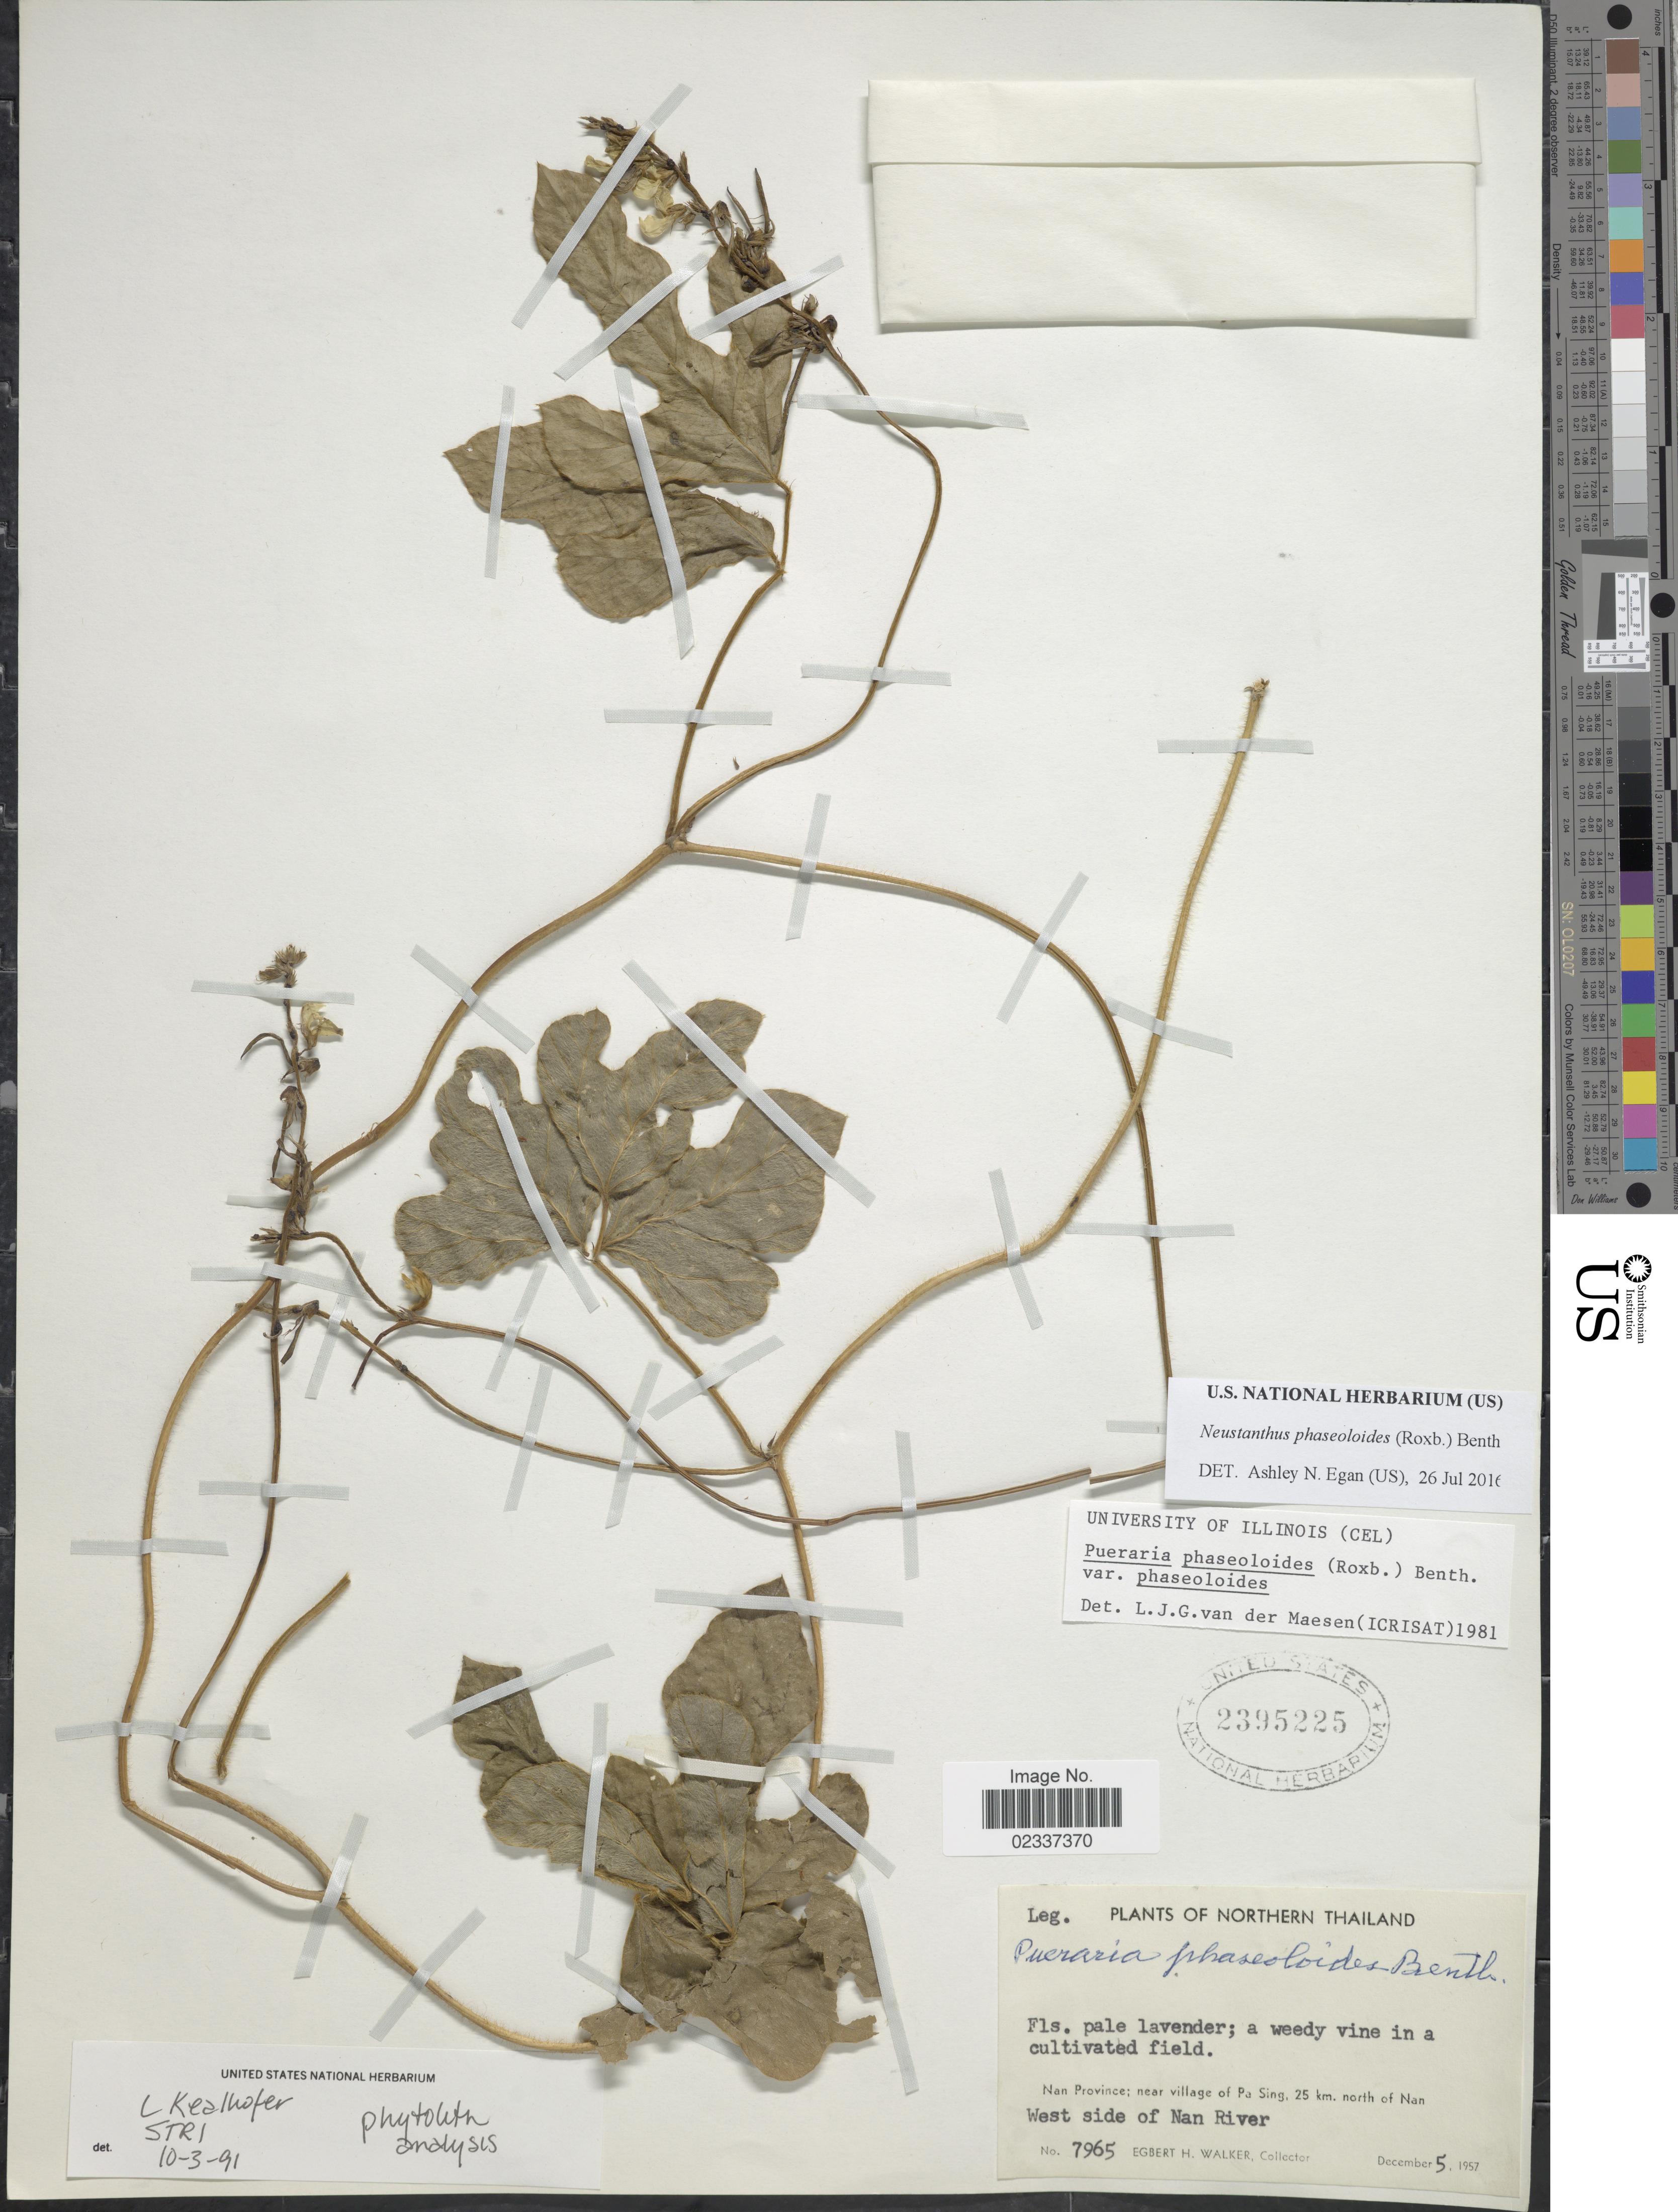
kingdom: Plantae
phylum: Tracheophyta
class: Magnoliopsida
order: Fabales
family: Fabaceae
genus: Neustanthus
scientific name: Neustanthus phaseoloides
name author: (Roxb.) Benth.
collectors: E. H. Walker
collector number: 7965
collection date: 1957-12-05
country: Thailand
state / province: Nan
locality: Nan Province: near village of Pa Sing, 25 km north of Nan, West side of Nan River.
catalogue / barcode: US 2395225